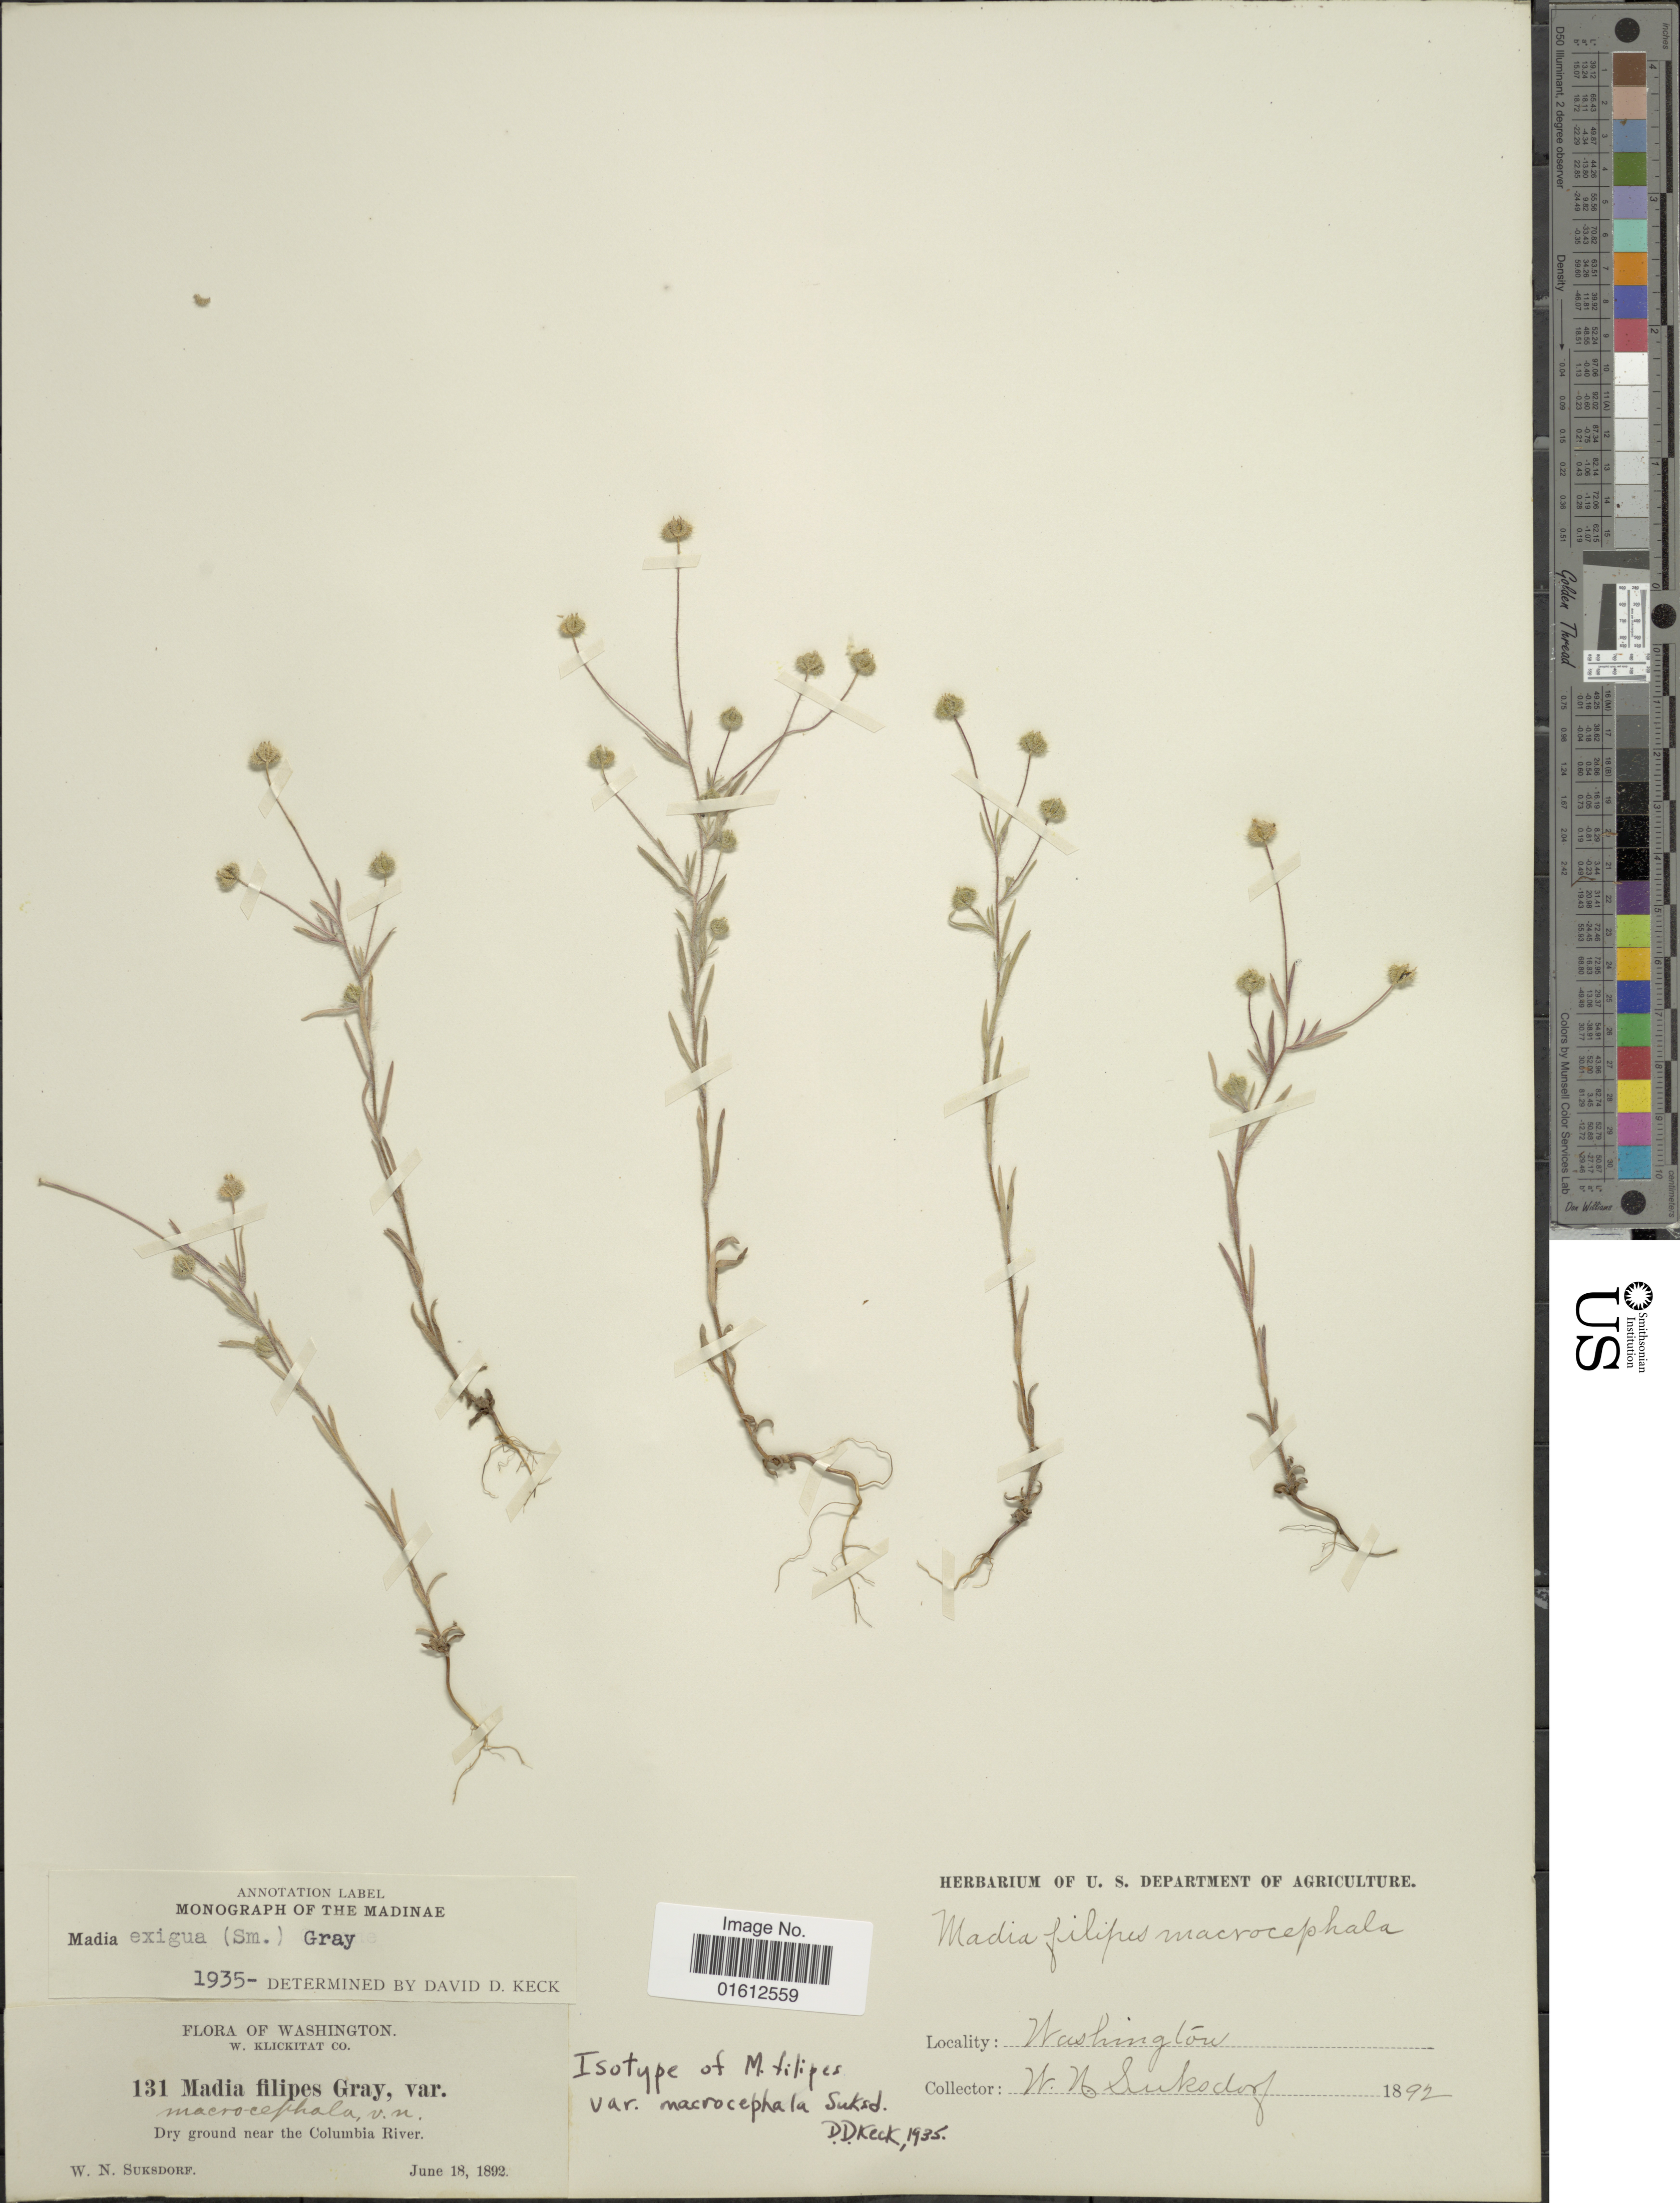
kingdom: Plantae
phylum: Tracheophyta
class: Magnoliopsida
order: Asterales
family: Asteraceae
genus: Madia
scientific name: Madia exigua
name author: (Sm.) A. Gray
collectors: W. N. Suksdorf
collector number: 131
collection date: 1892-06-18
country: United States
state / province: Washington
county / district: Klickitat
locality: W. Klickitat Co. Dry ground near the Columbia River.